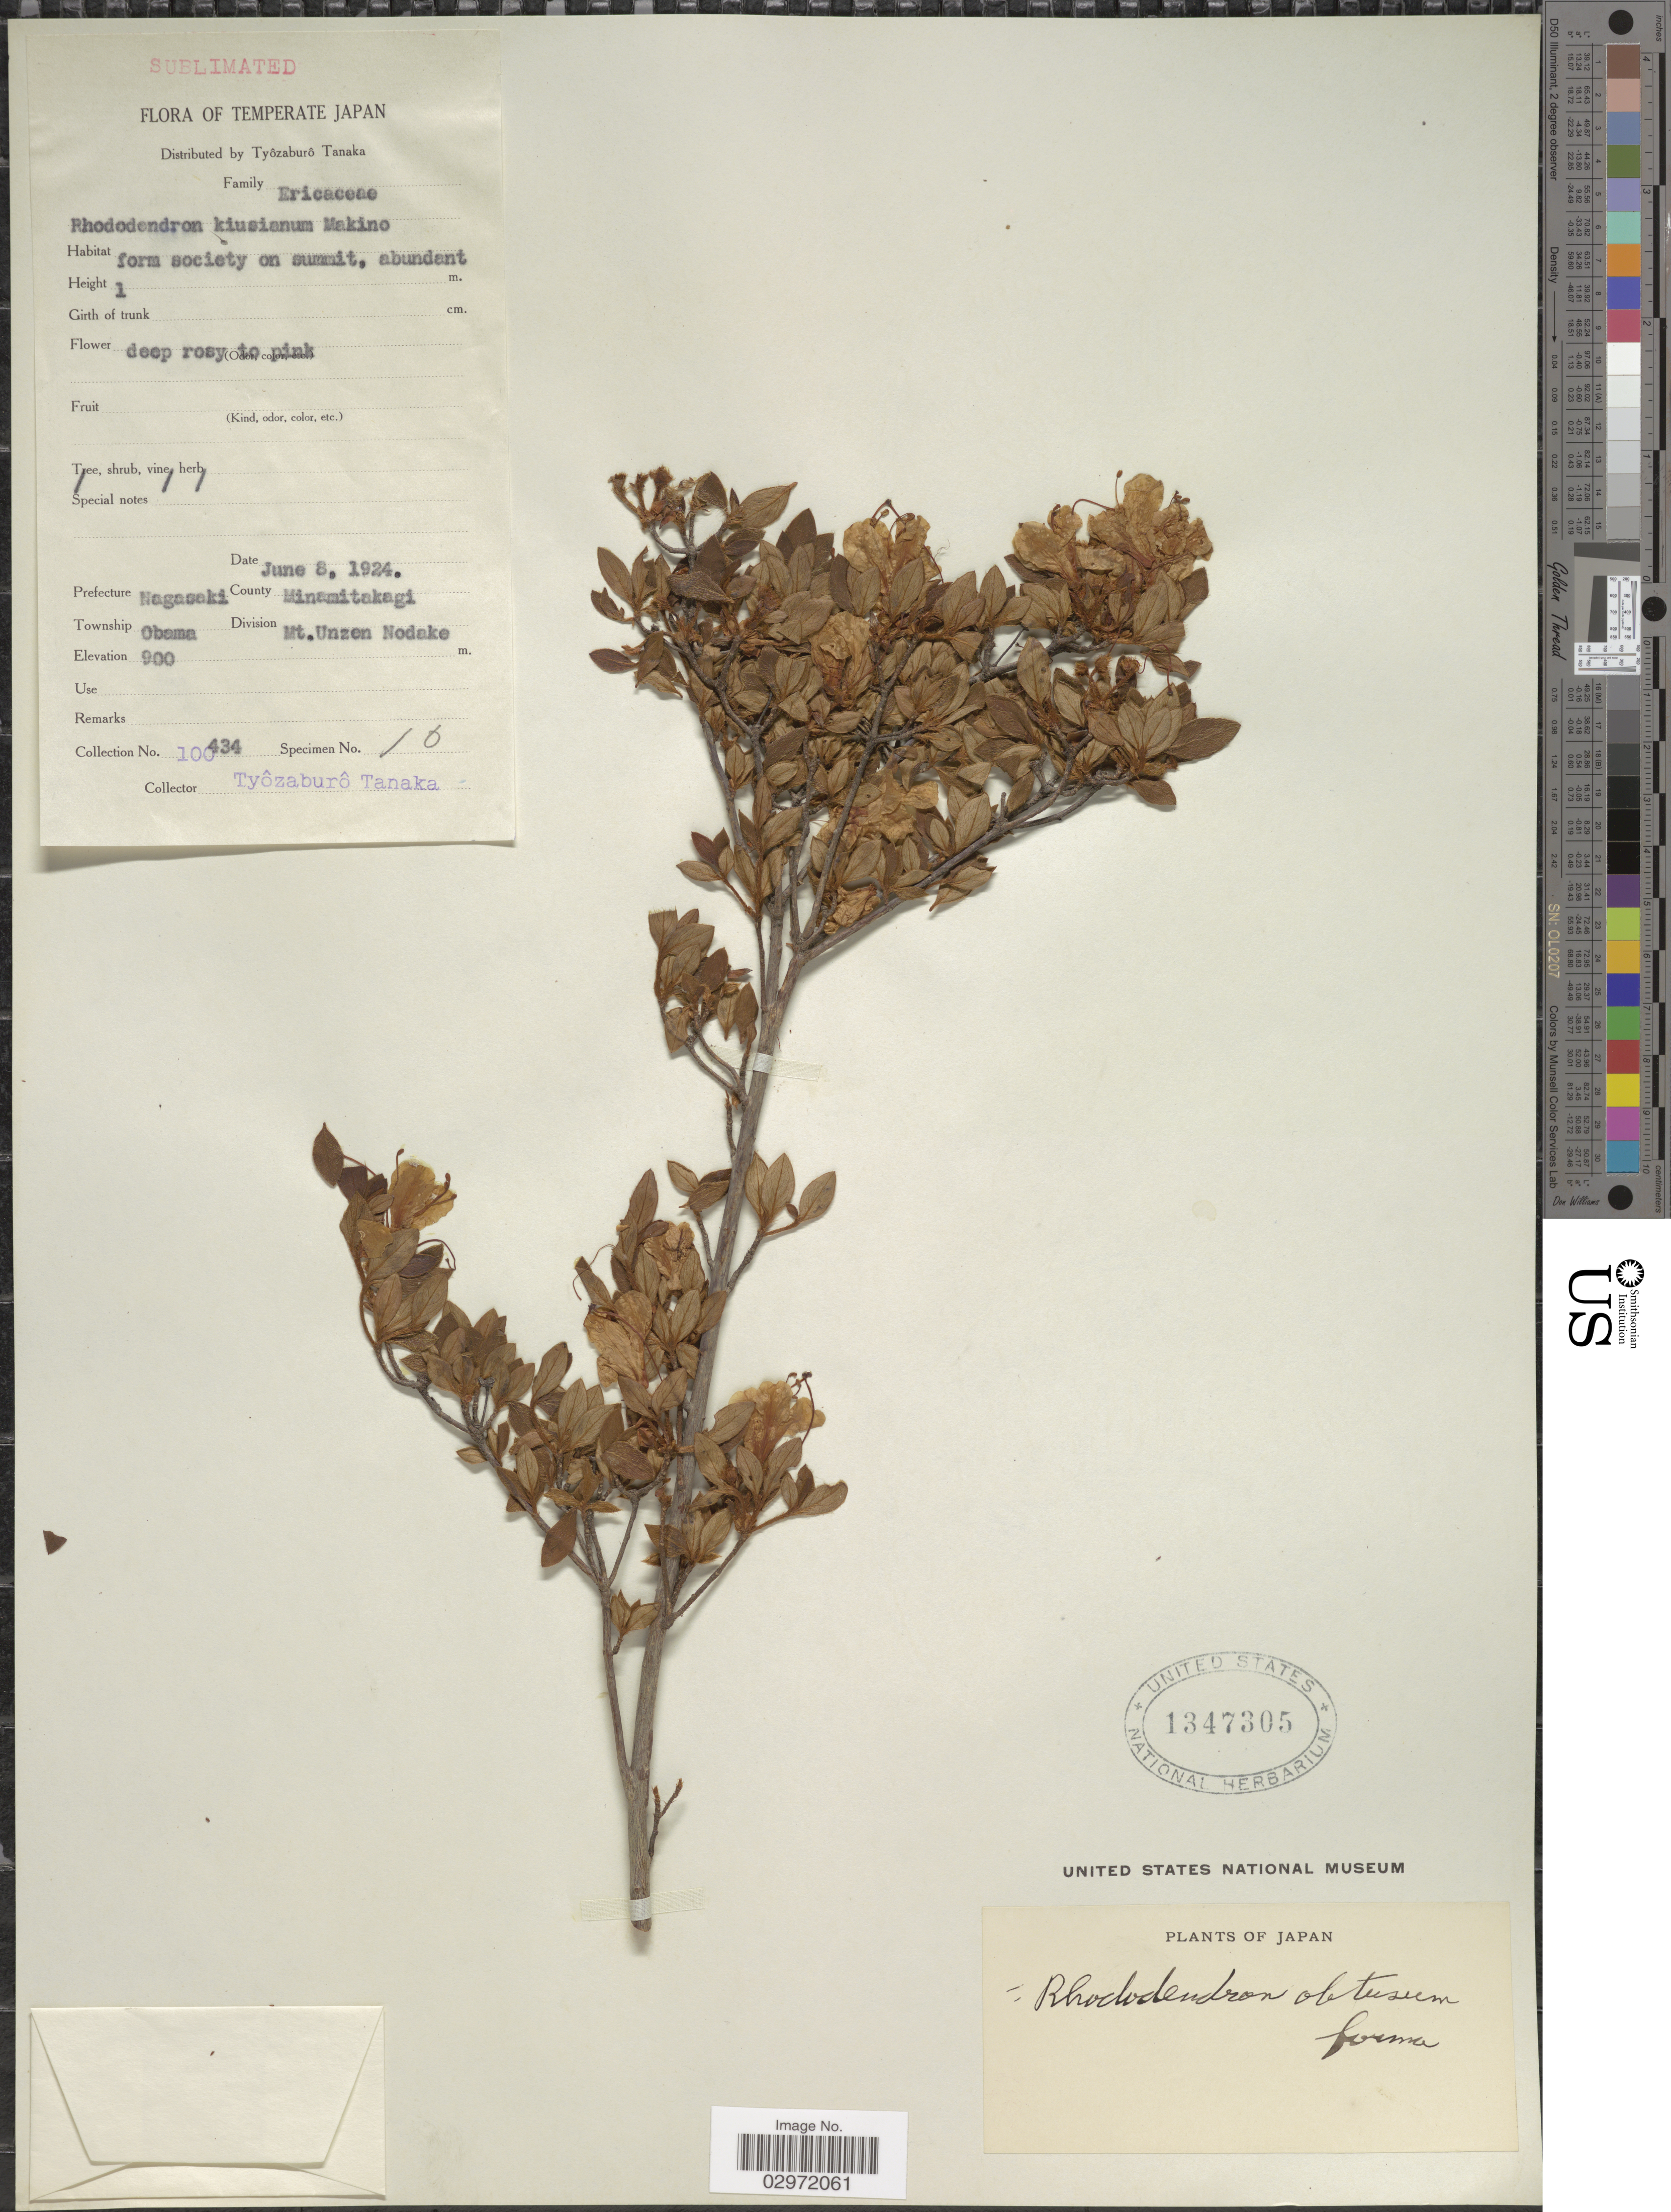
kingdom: Plantae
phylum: Tracheophyta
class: Magnoliopsida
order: Ericales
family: Ericaceae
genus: Rhododendron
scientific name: Rhododendron obtusum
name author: (Lindl.) Planch.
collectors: T. Tanaka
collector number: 100434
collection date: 1924-06-08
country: Japan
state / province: Nagasaki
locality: Prefecture Nagaseki County Minamitakagi. Township Obama Division Mt. Unzen Nodake.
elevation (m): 900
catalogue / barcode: US 1347305